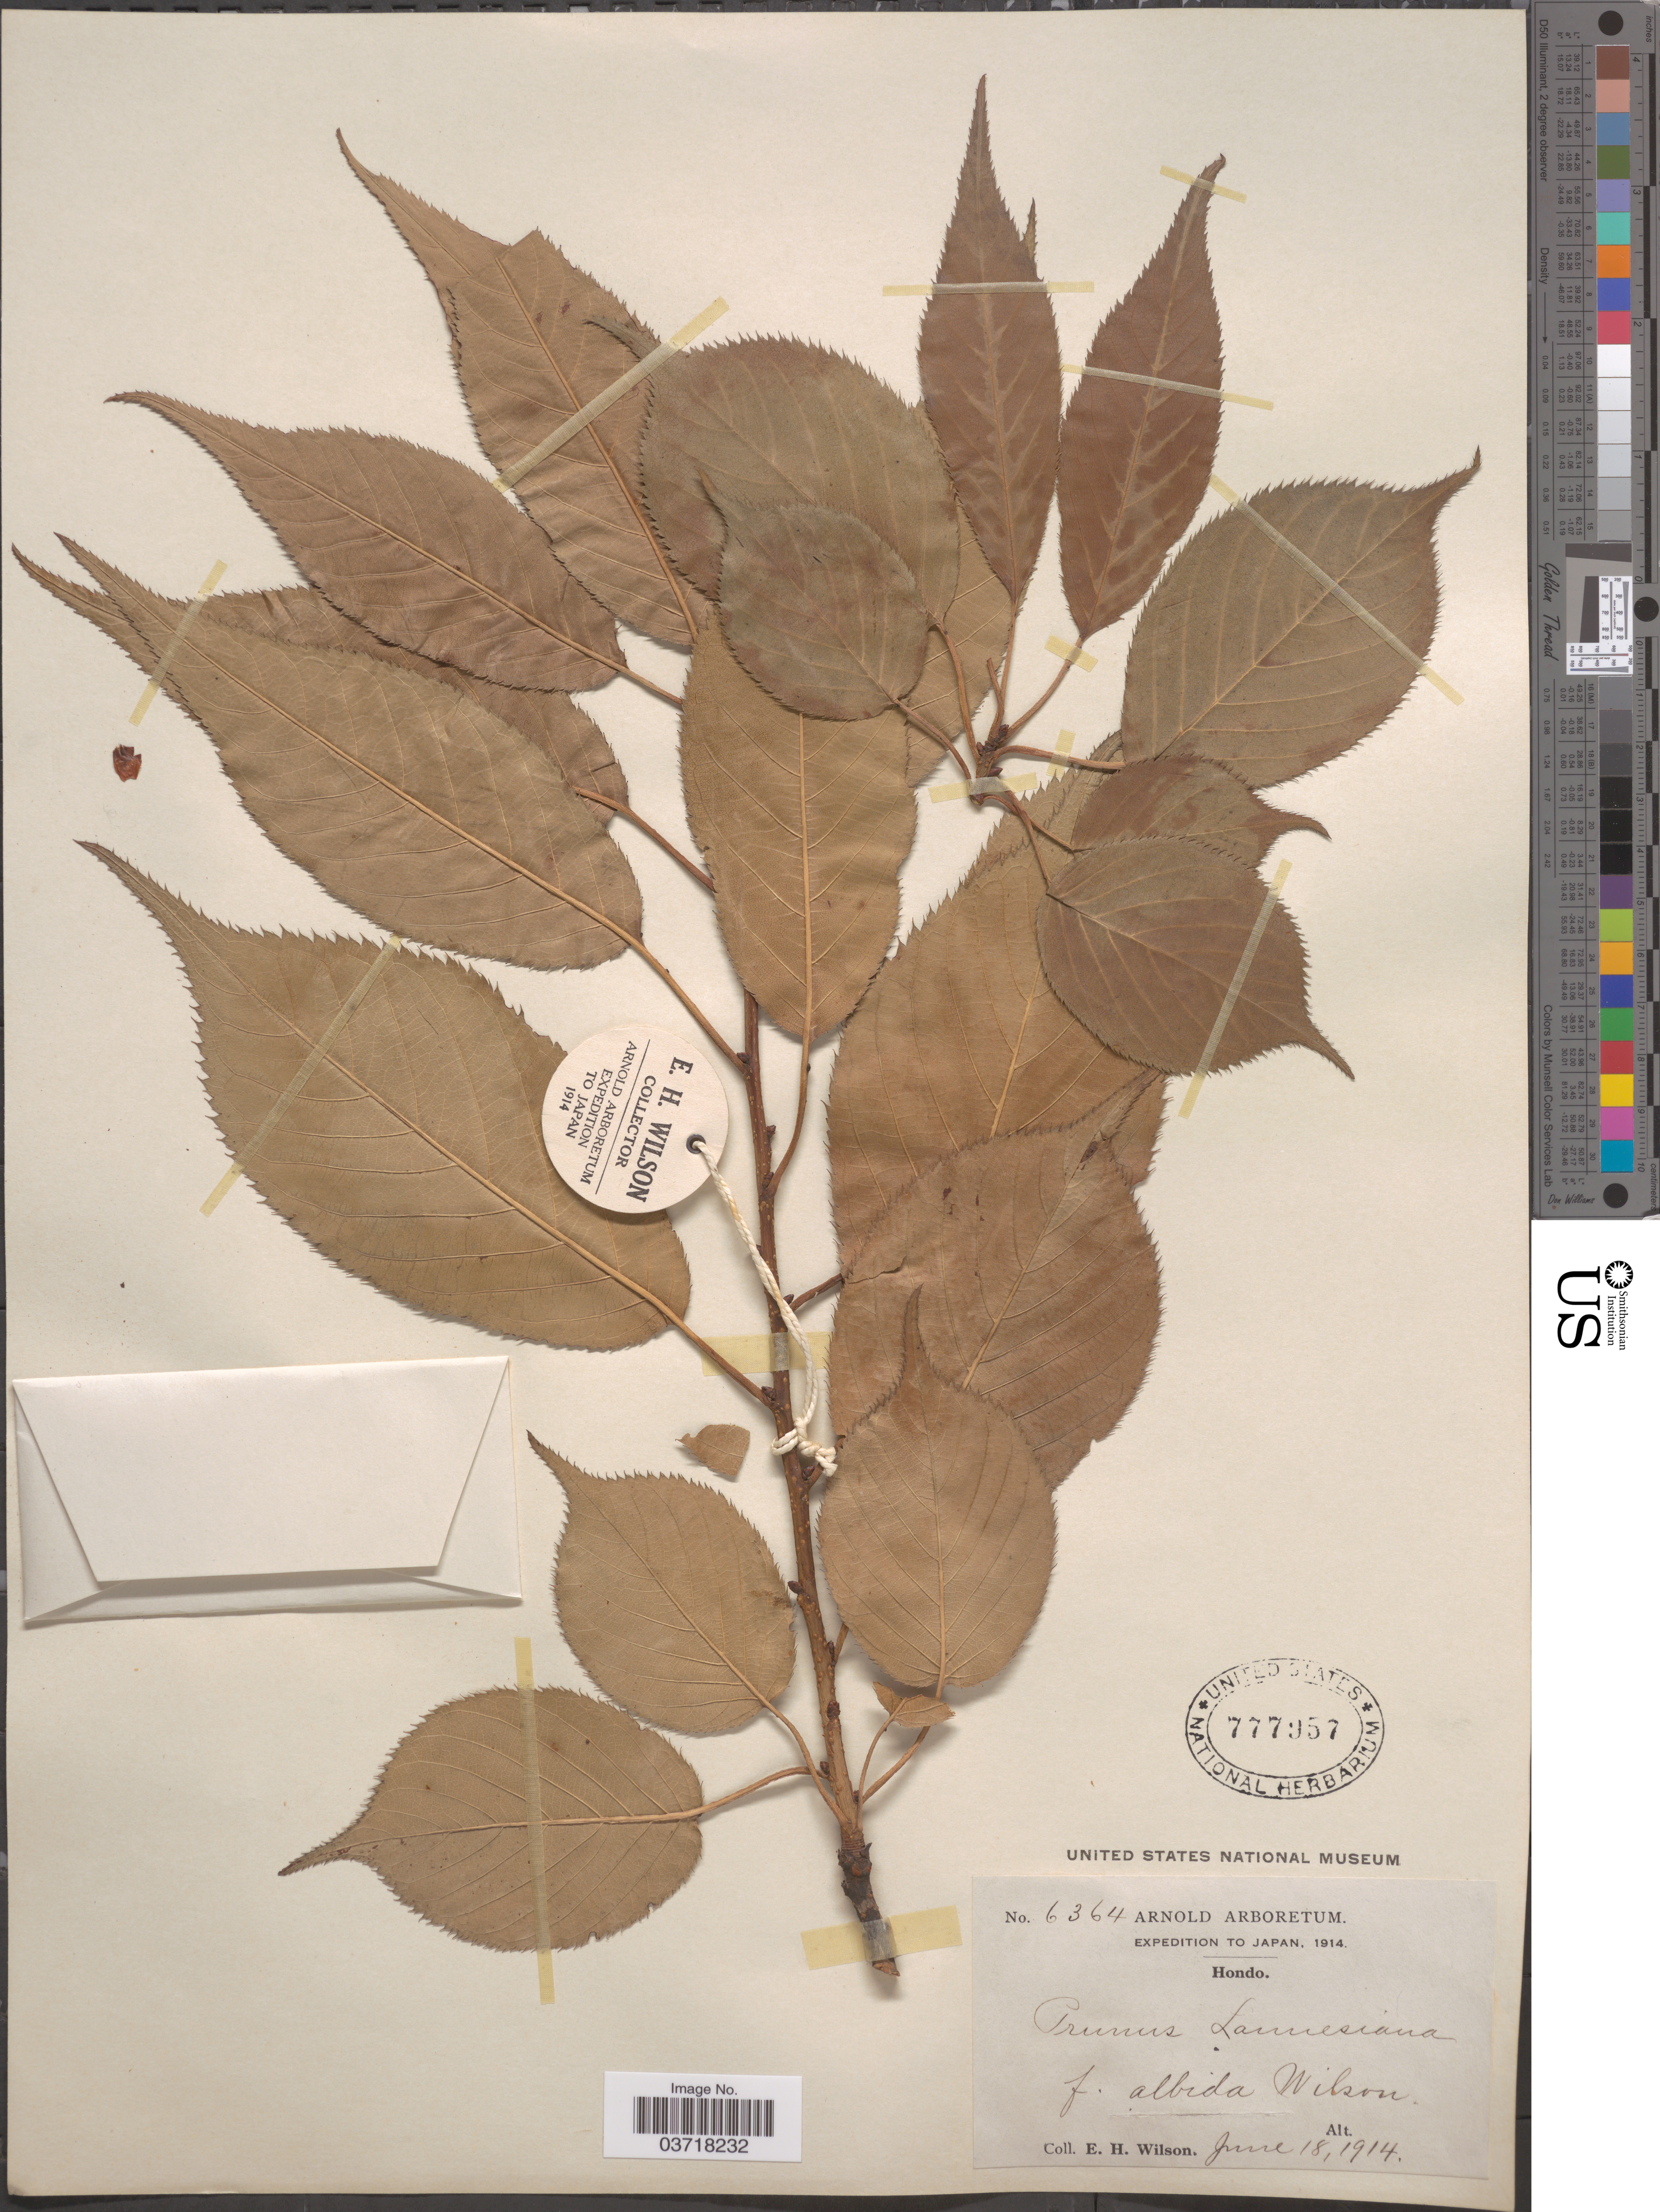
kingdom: Plantae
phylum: Tracheophyta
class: Magnoliopsida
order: Rosales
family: Rosaceae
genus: Prunus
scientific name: Prunus serrulata var. lannesiana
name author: (Carrière) Makino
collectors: E. Wilson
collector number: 6364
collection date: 1914-06-18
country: Japan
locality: Hondo.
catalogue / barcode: US 777957